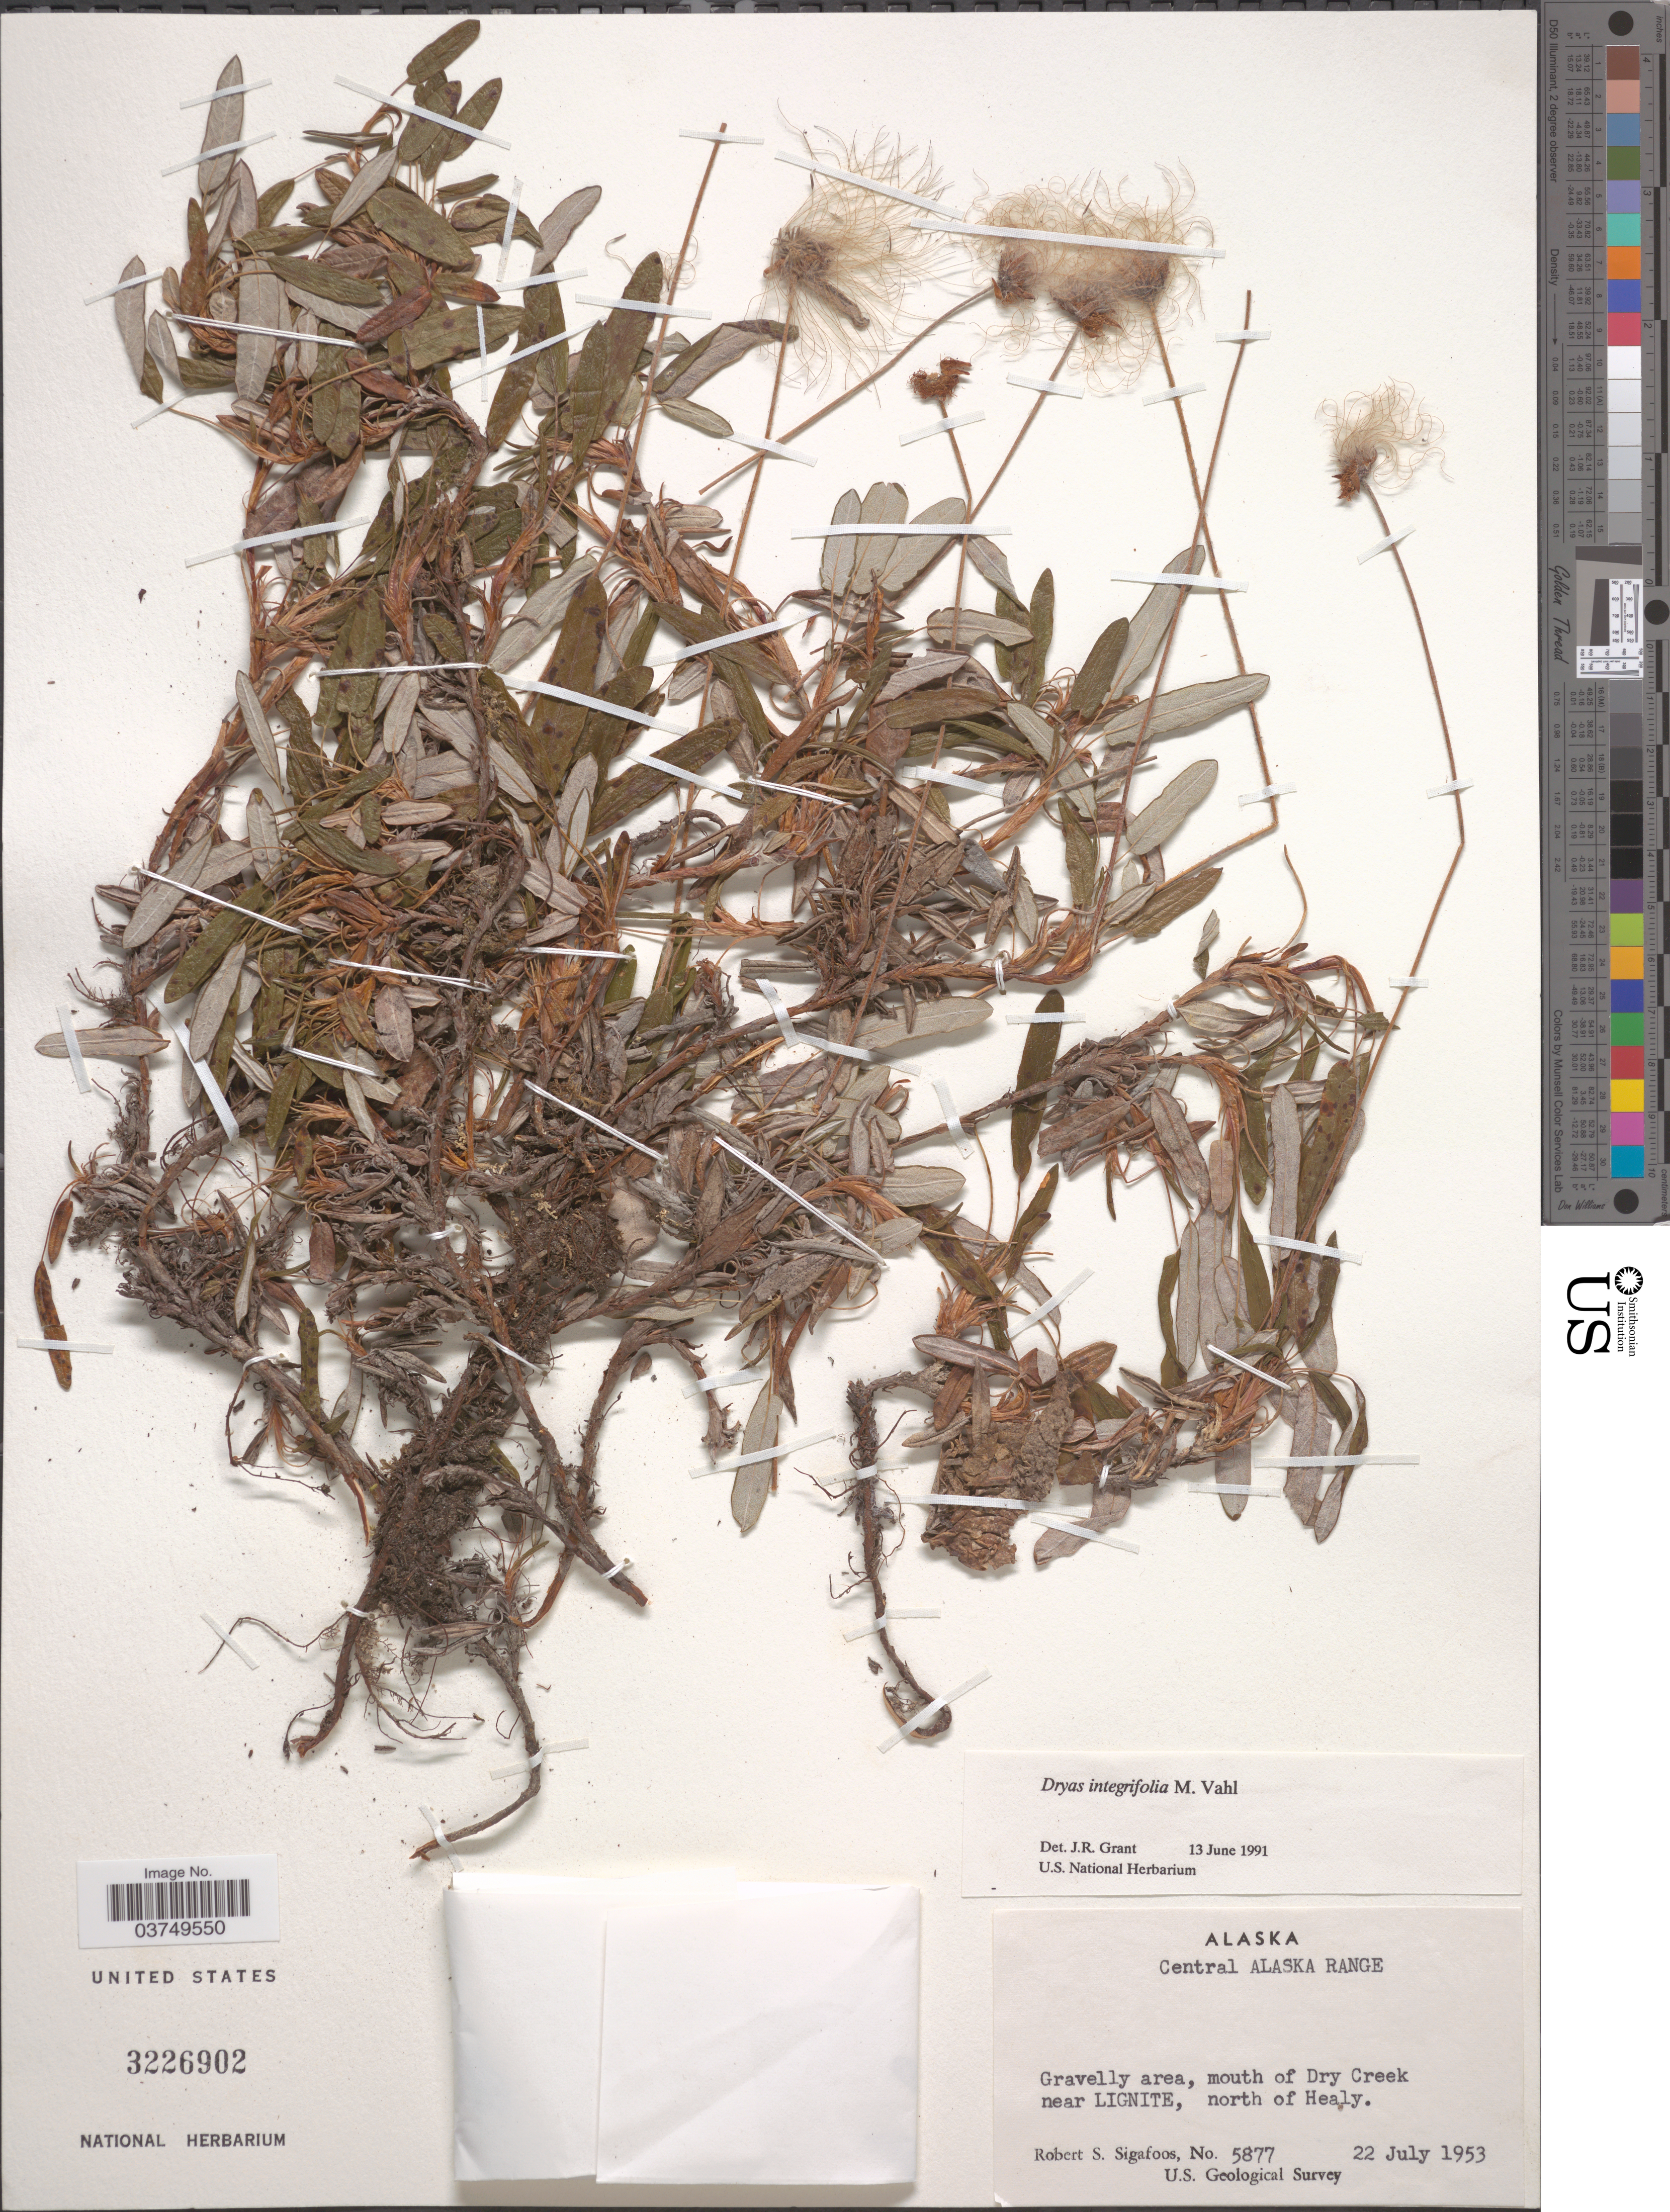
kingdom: Plantae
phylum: Tracheophyta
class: Magnoliopsida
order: Rosales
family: Rosaceae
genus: Dryas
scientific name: Dryas integrifolia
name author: Vahl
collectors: R. Sigafoos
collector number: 5877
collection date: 1953-07-22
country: United States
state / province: Alaska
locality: Central Alaska Range. Gravelly area, mouth of Dry Creek near Lignite, north of Healy.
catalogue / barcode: US 3226902